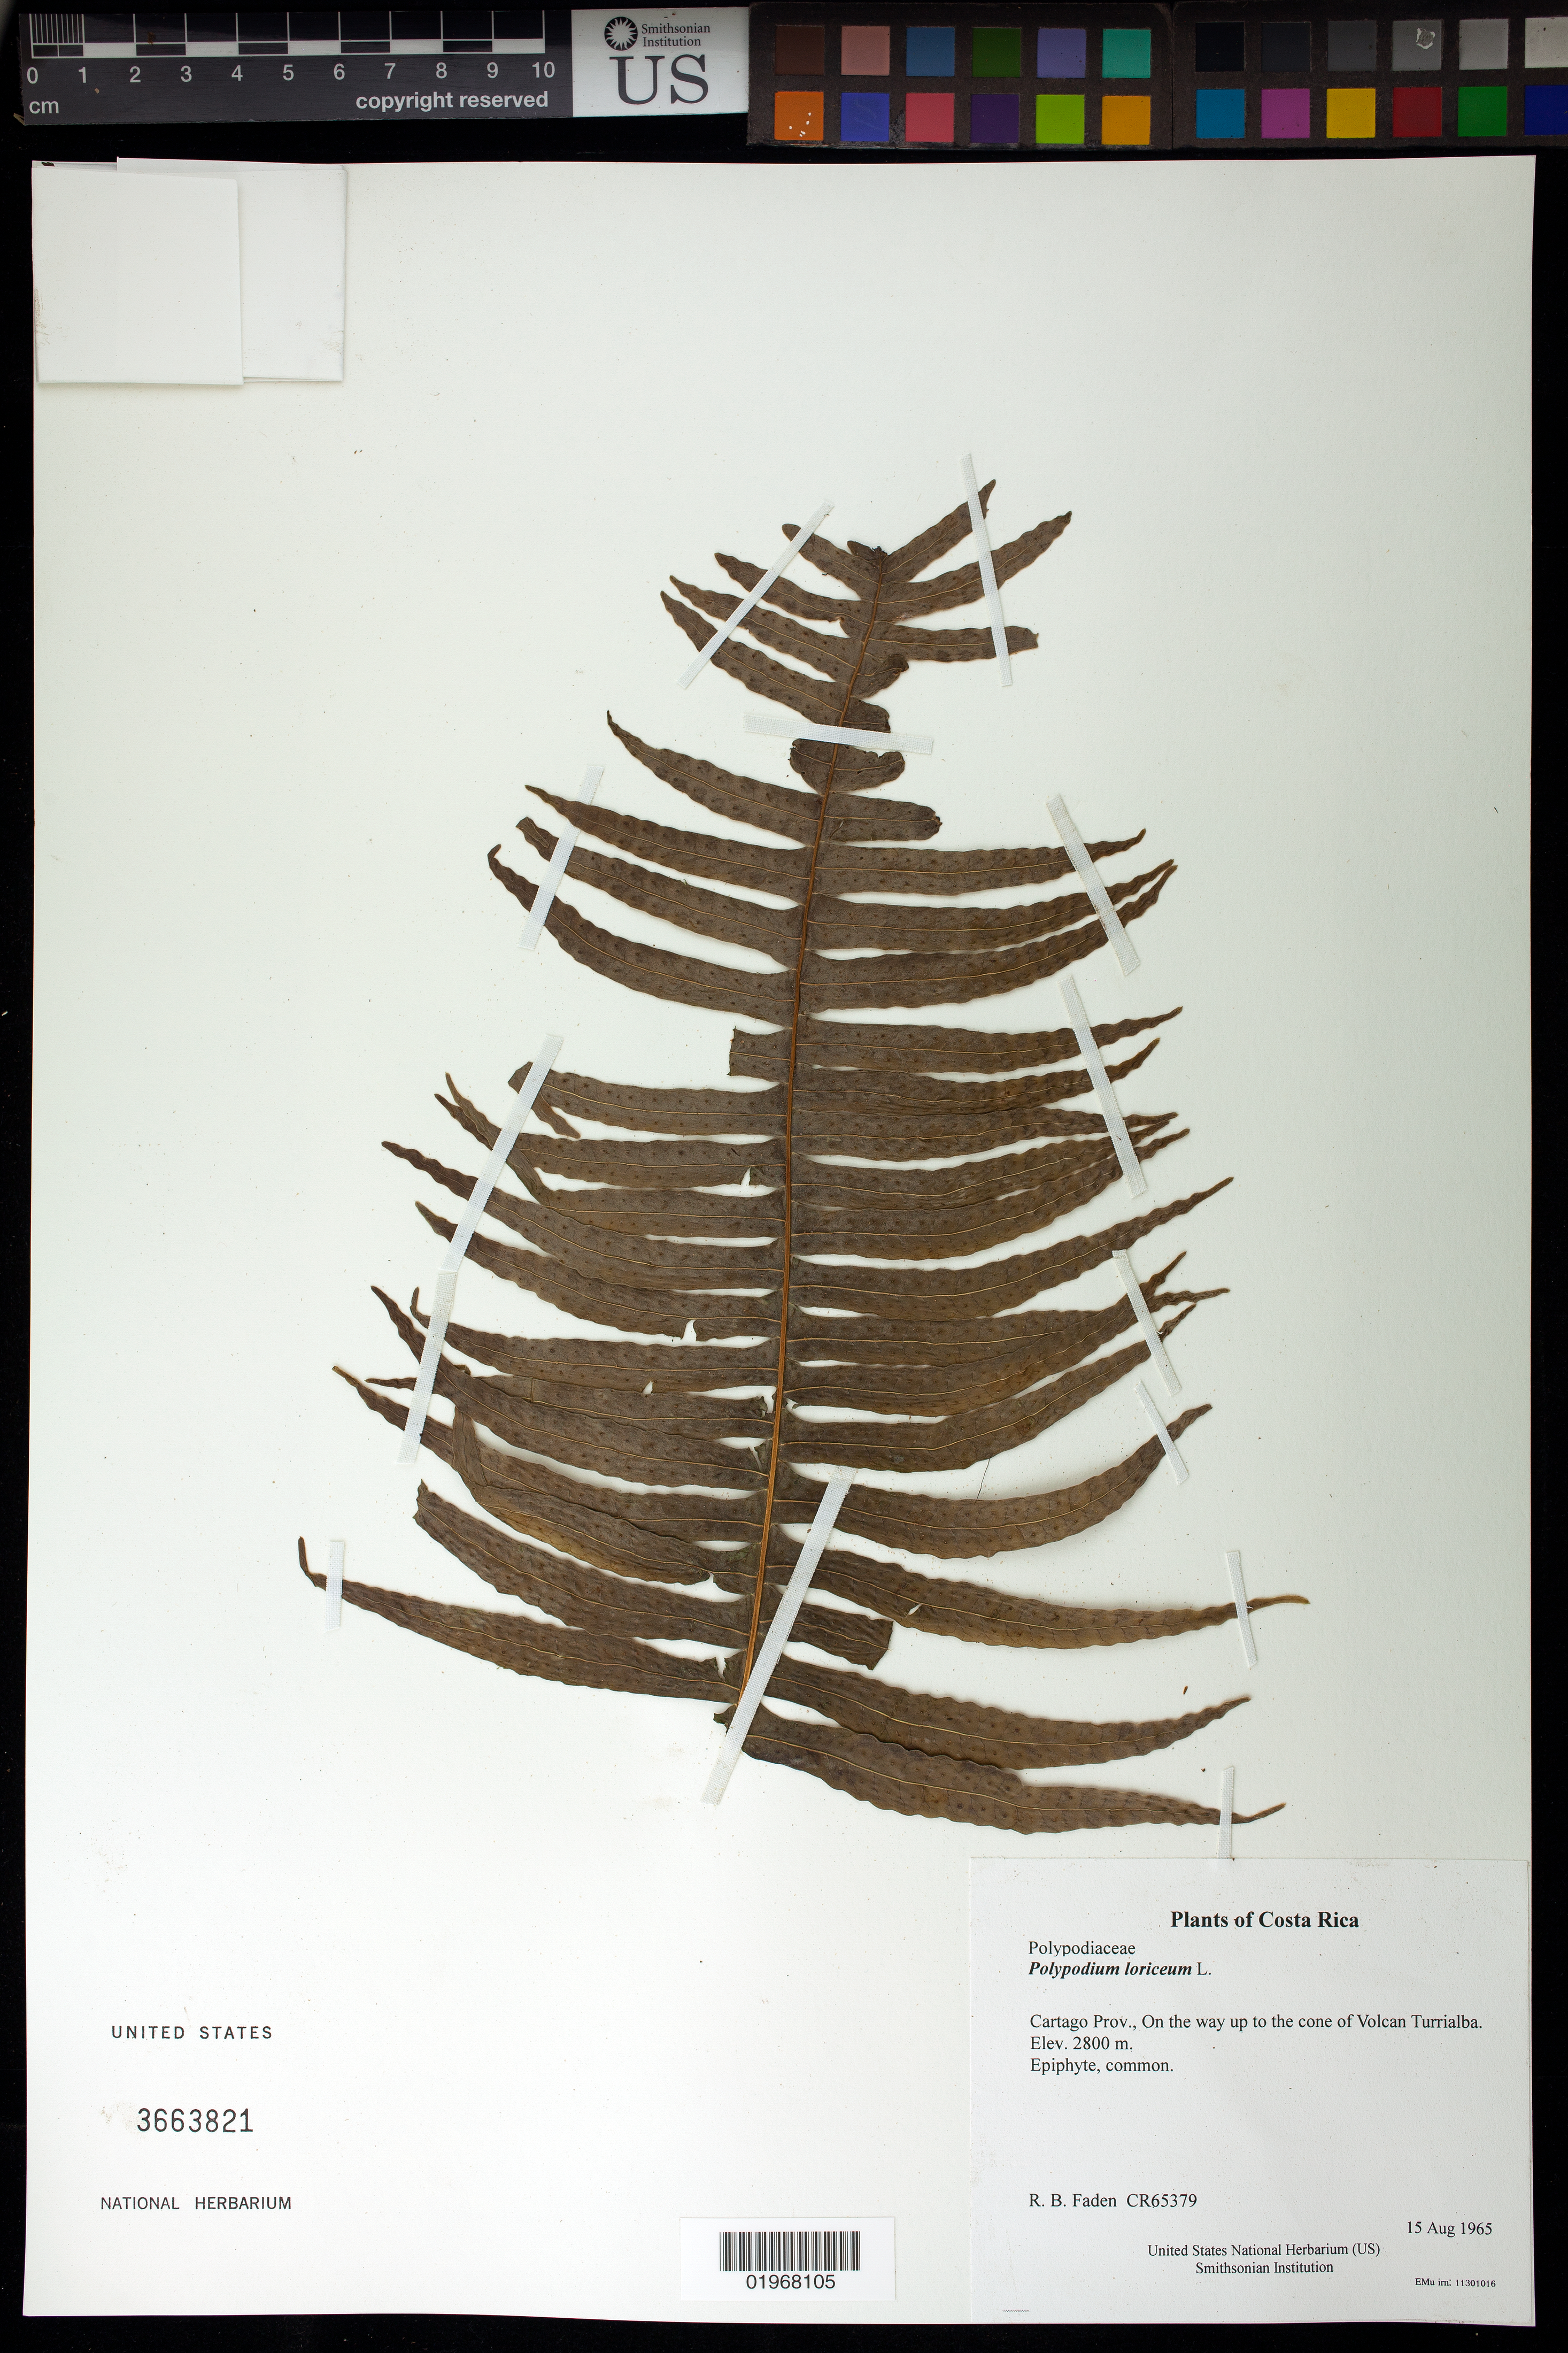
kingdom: Plantae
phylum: Tracheophyta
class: Polypodiopsida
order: Polypodiales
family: Polypodiaceae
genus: Polypodium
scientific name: Polypodium loriceum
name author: L.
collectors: R. B. Faden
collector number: CR65379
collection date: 1965-08-15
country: Costa Rica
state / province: Cartago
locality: On the way up to the cone of Volcan Turrialba.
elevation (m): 2800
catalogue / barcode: US 3663821